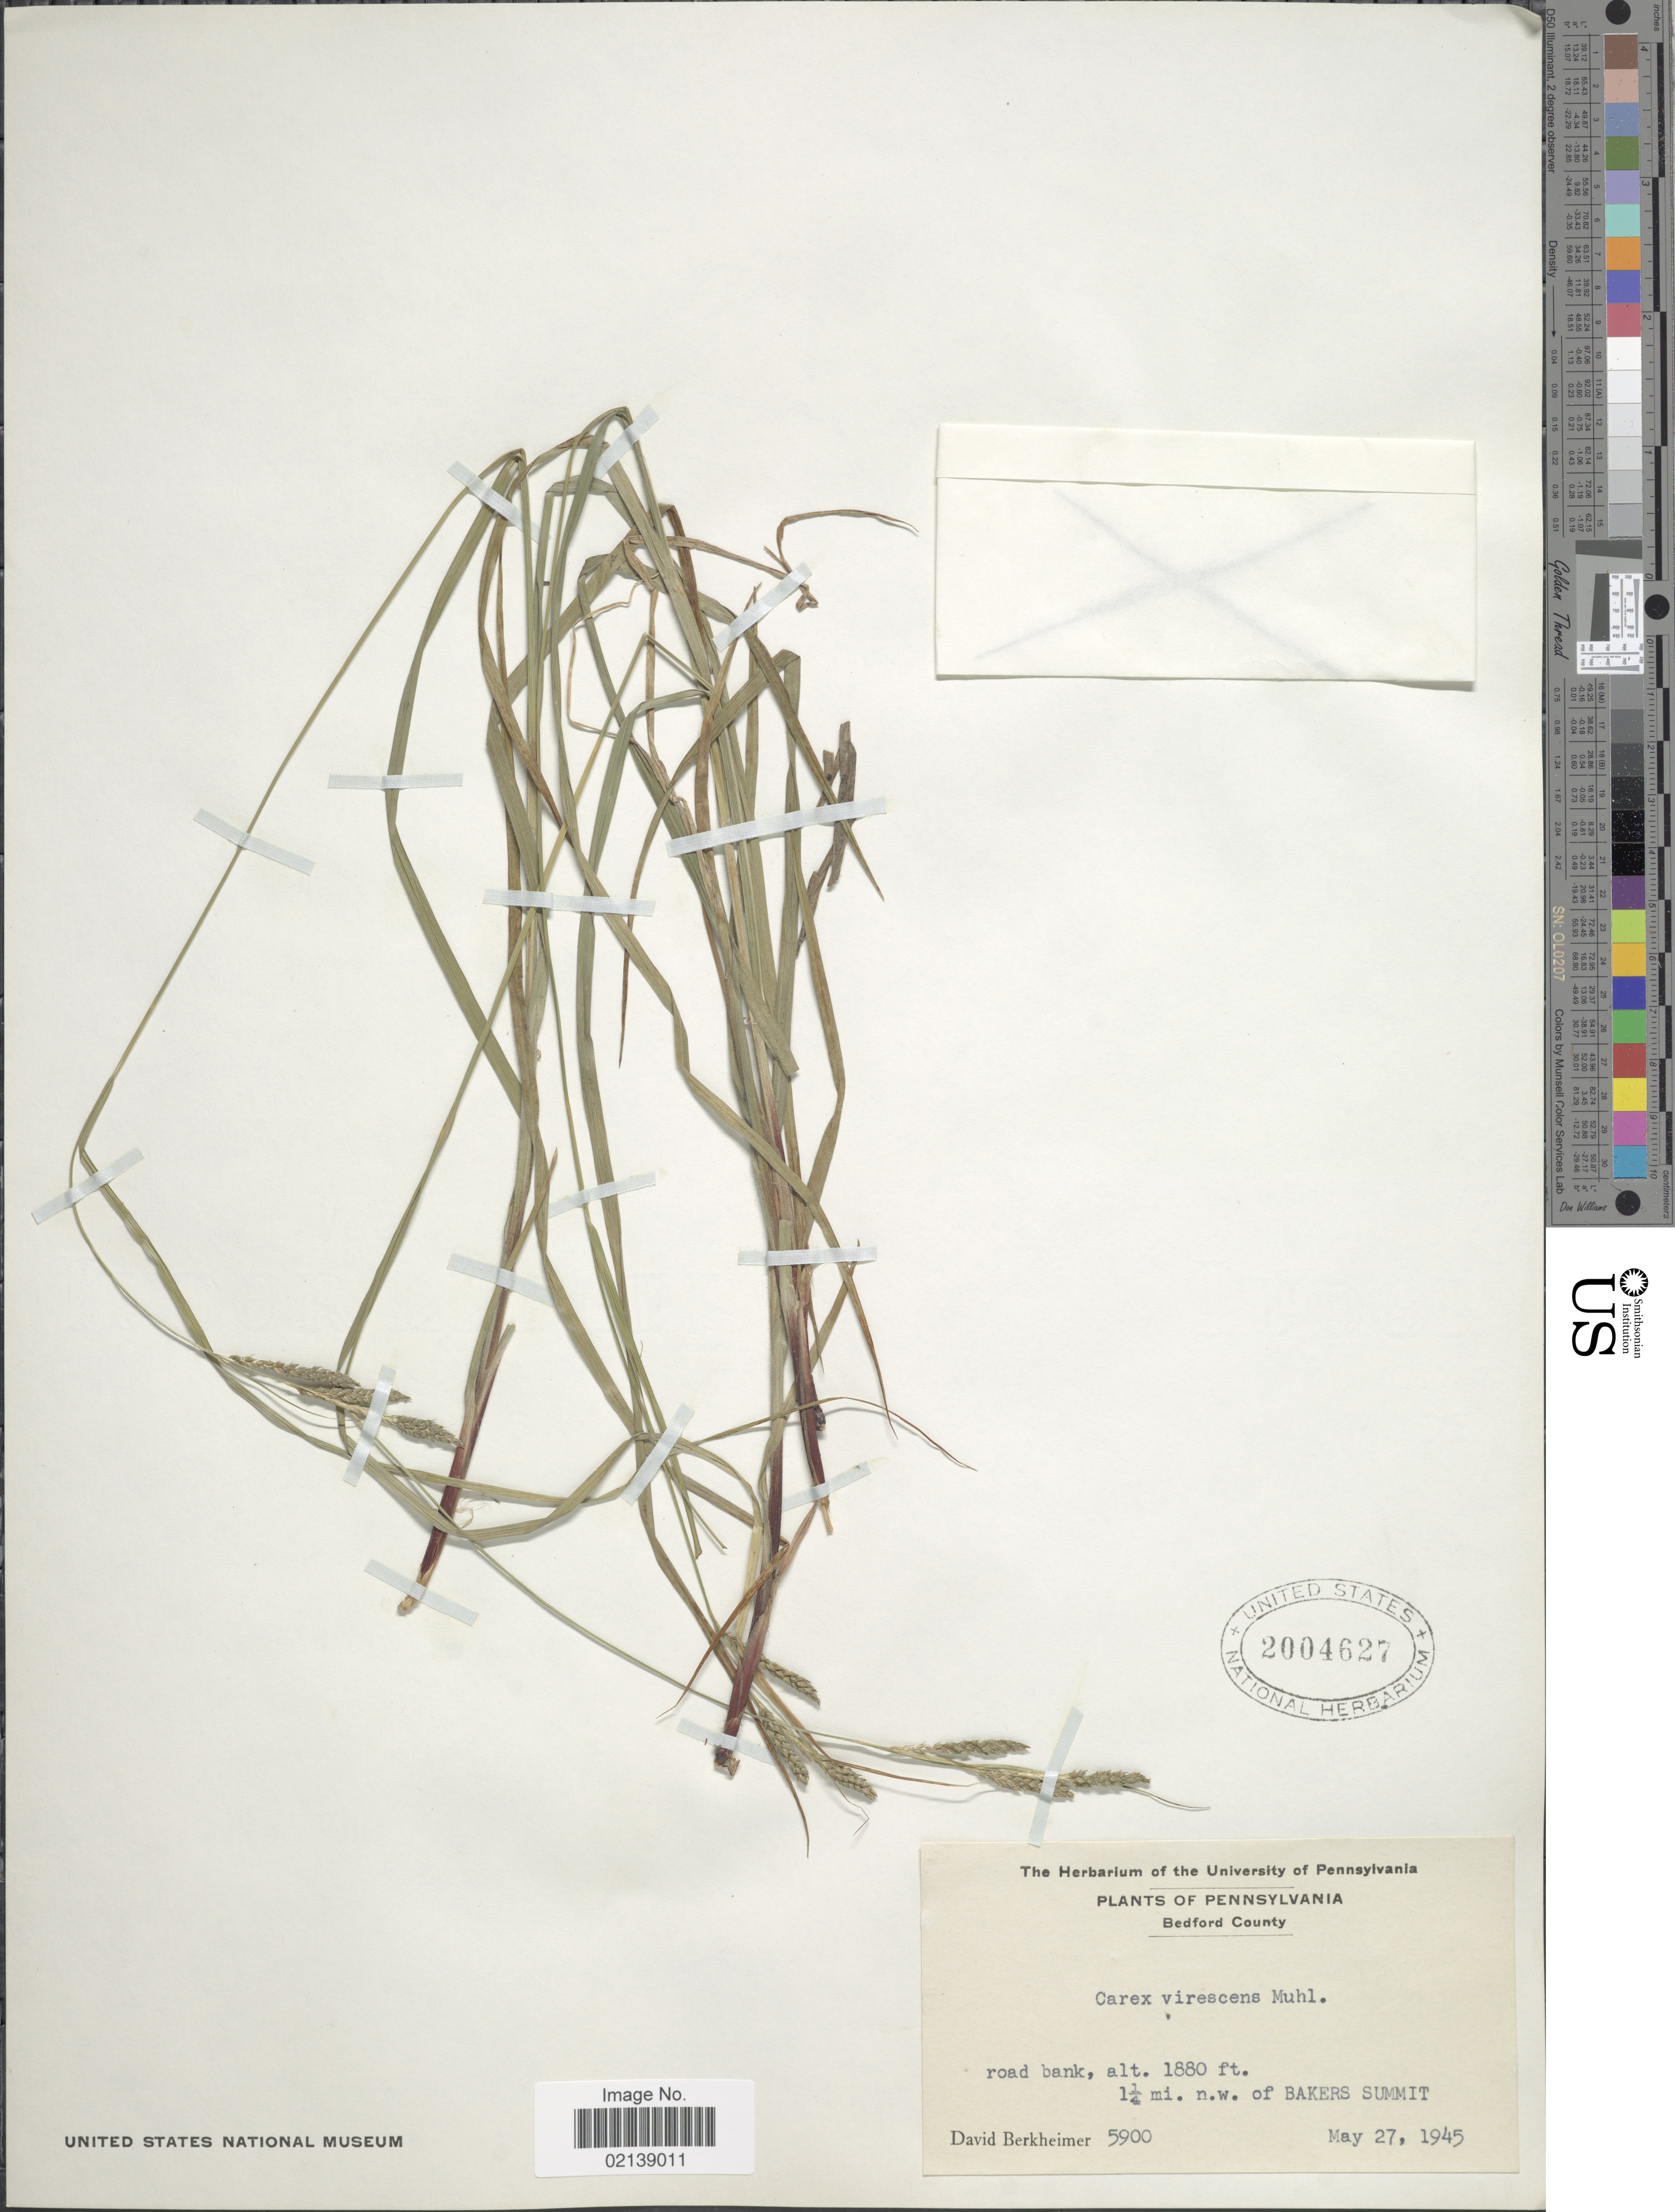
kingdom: Plantae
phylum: Tracheophyta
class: Liliopsida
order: Poales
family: Cyperaceae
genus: Carex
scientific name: Carex virescens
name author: Muhl. ex Willd.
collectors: D. Berkheimer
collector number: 5900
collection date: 1945-05-27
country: United States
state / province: Pennsylvania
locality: Bedford County, road bank, 1¼ mi. n.w. of Bakers Summit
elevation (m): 573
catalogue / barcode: US 2004627